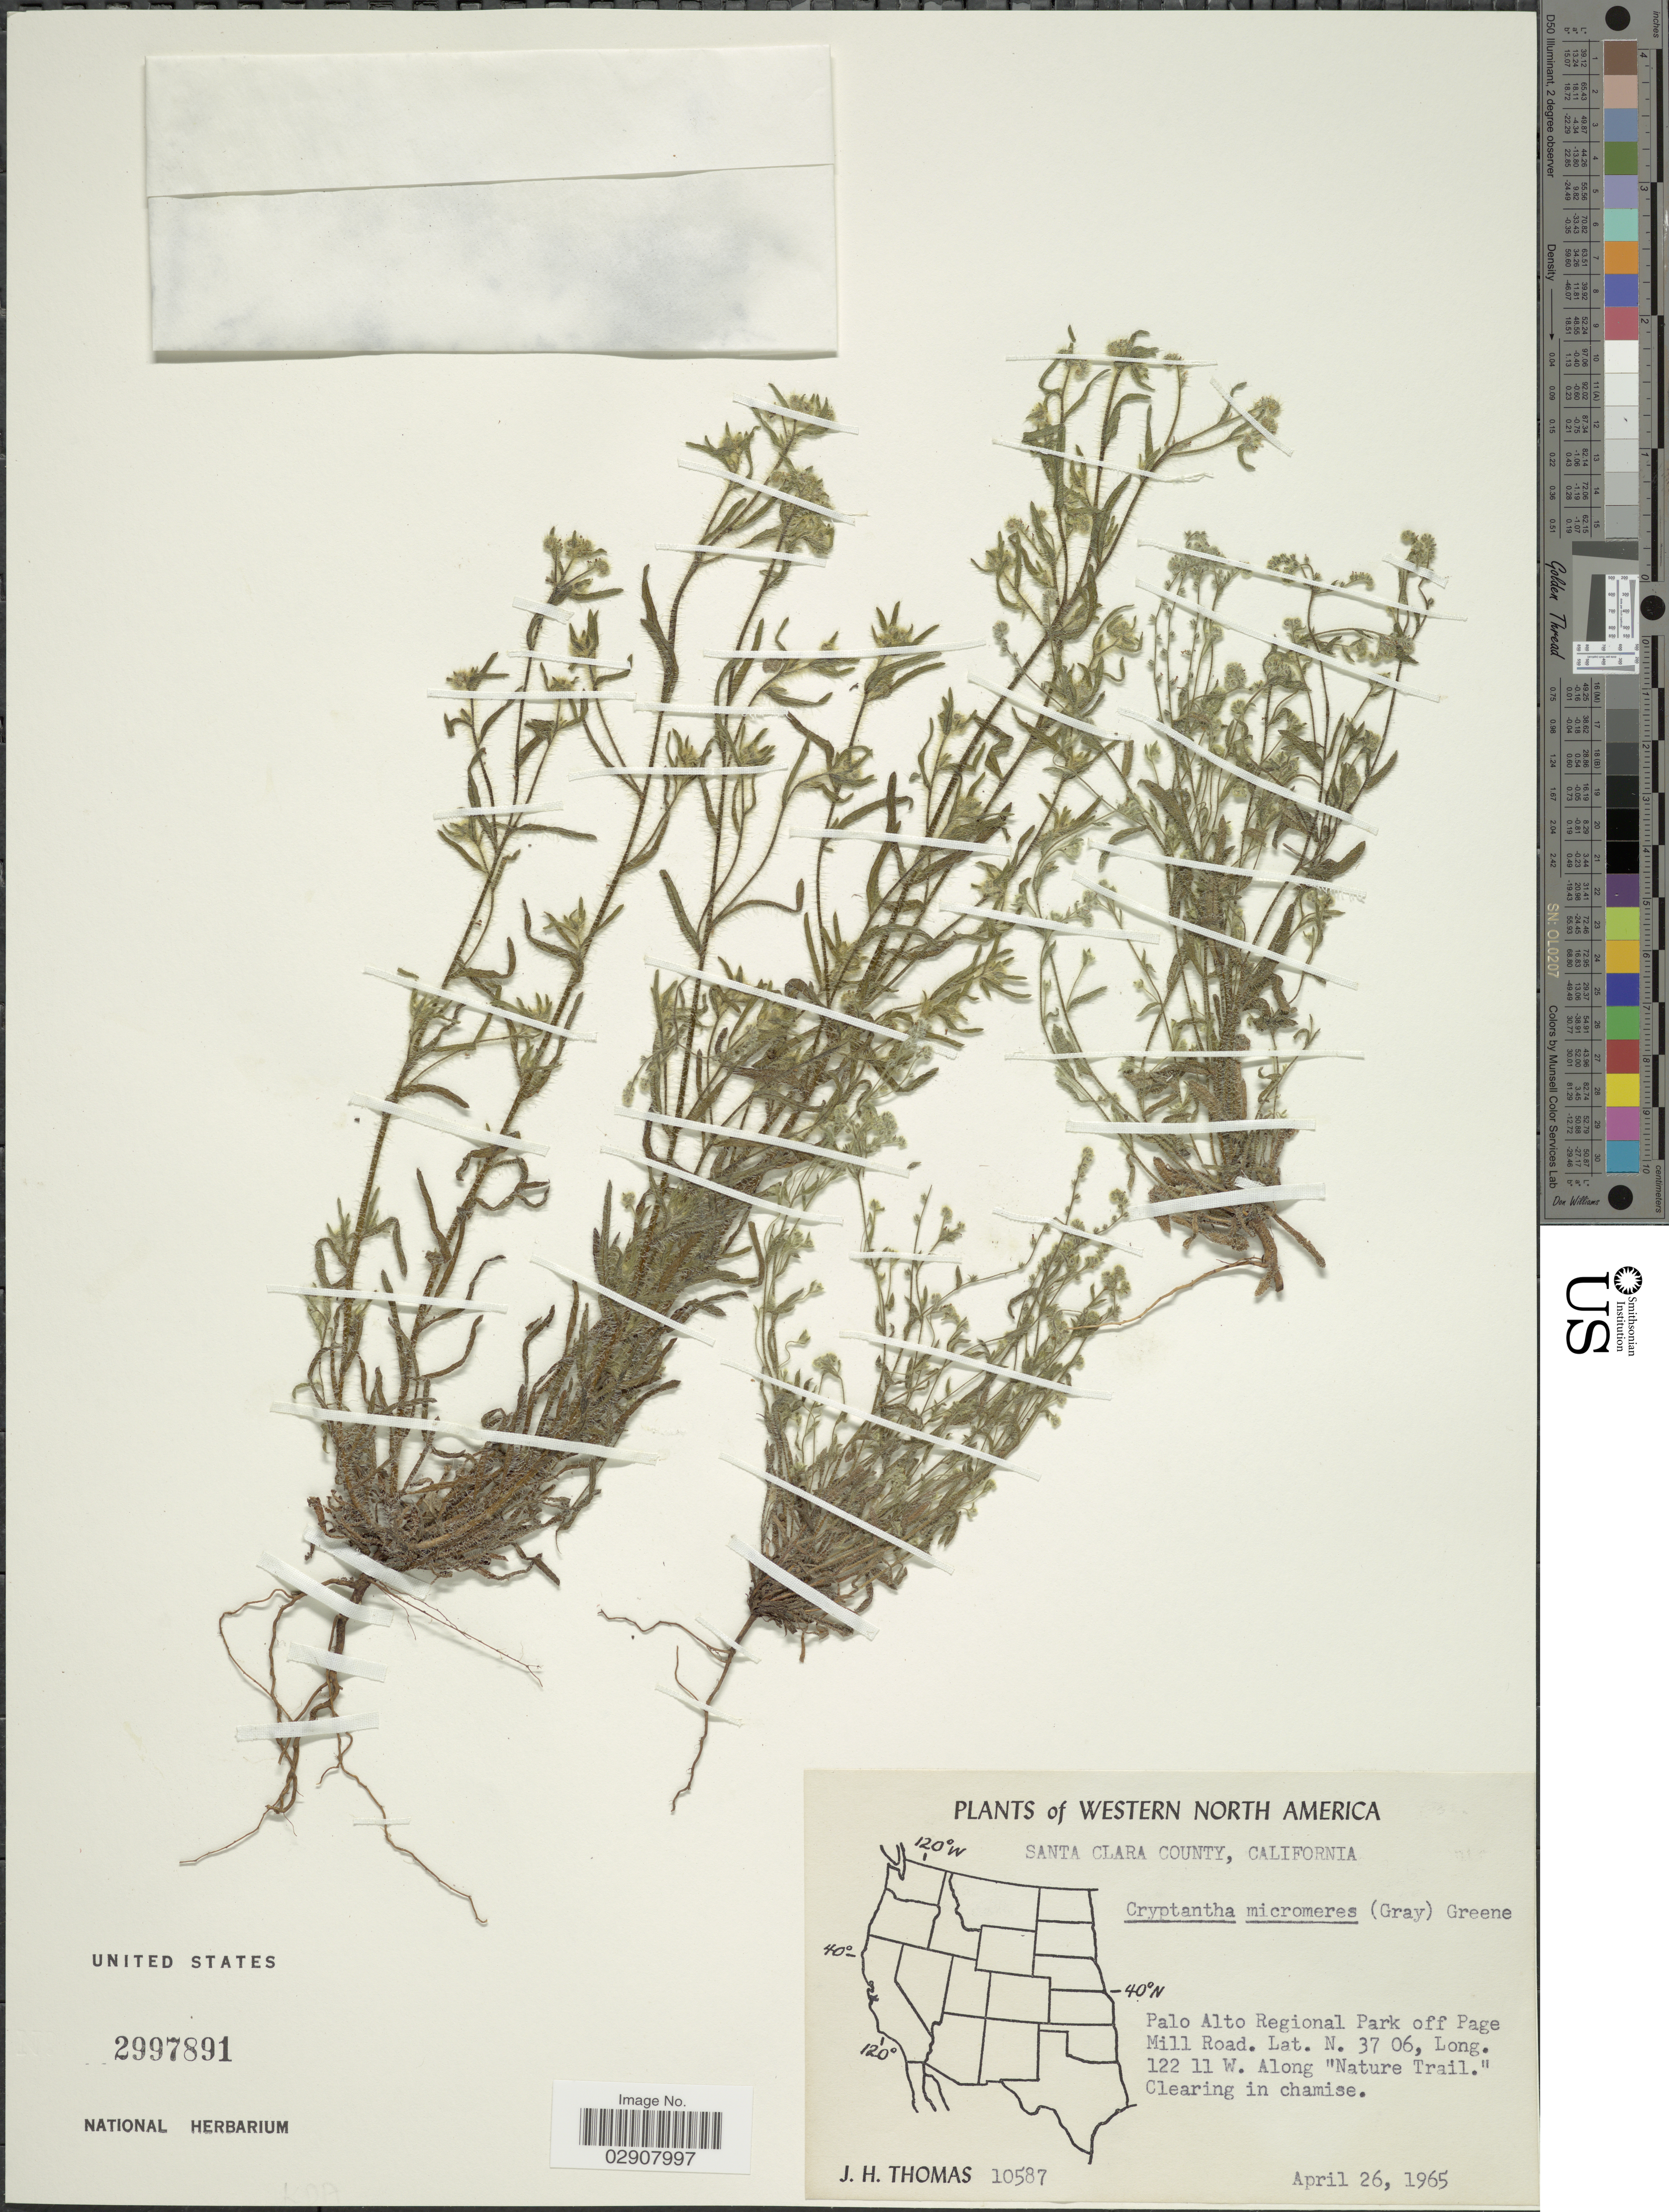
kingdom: Plantae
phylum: Tracheophyta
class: Magnoliopsida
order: Boraginales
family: Boraginaceae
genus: Cryptantha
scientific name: Cryptantha micromeres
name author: (A. Gray) S.W. Greene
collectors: J. H. Thomas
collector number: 10587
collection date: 1965-04-26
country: United States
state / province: California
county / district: Santa Clara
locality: Western North America, Santa Clara County, Palo Alto Regional Park off Page Mill Road, Along "Nature Trail."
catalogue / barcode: US 2997891